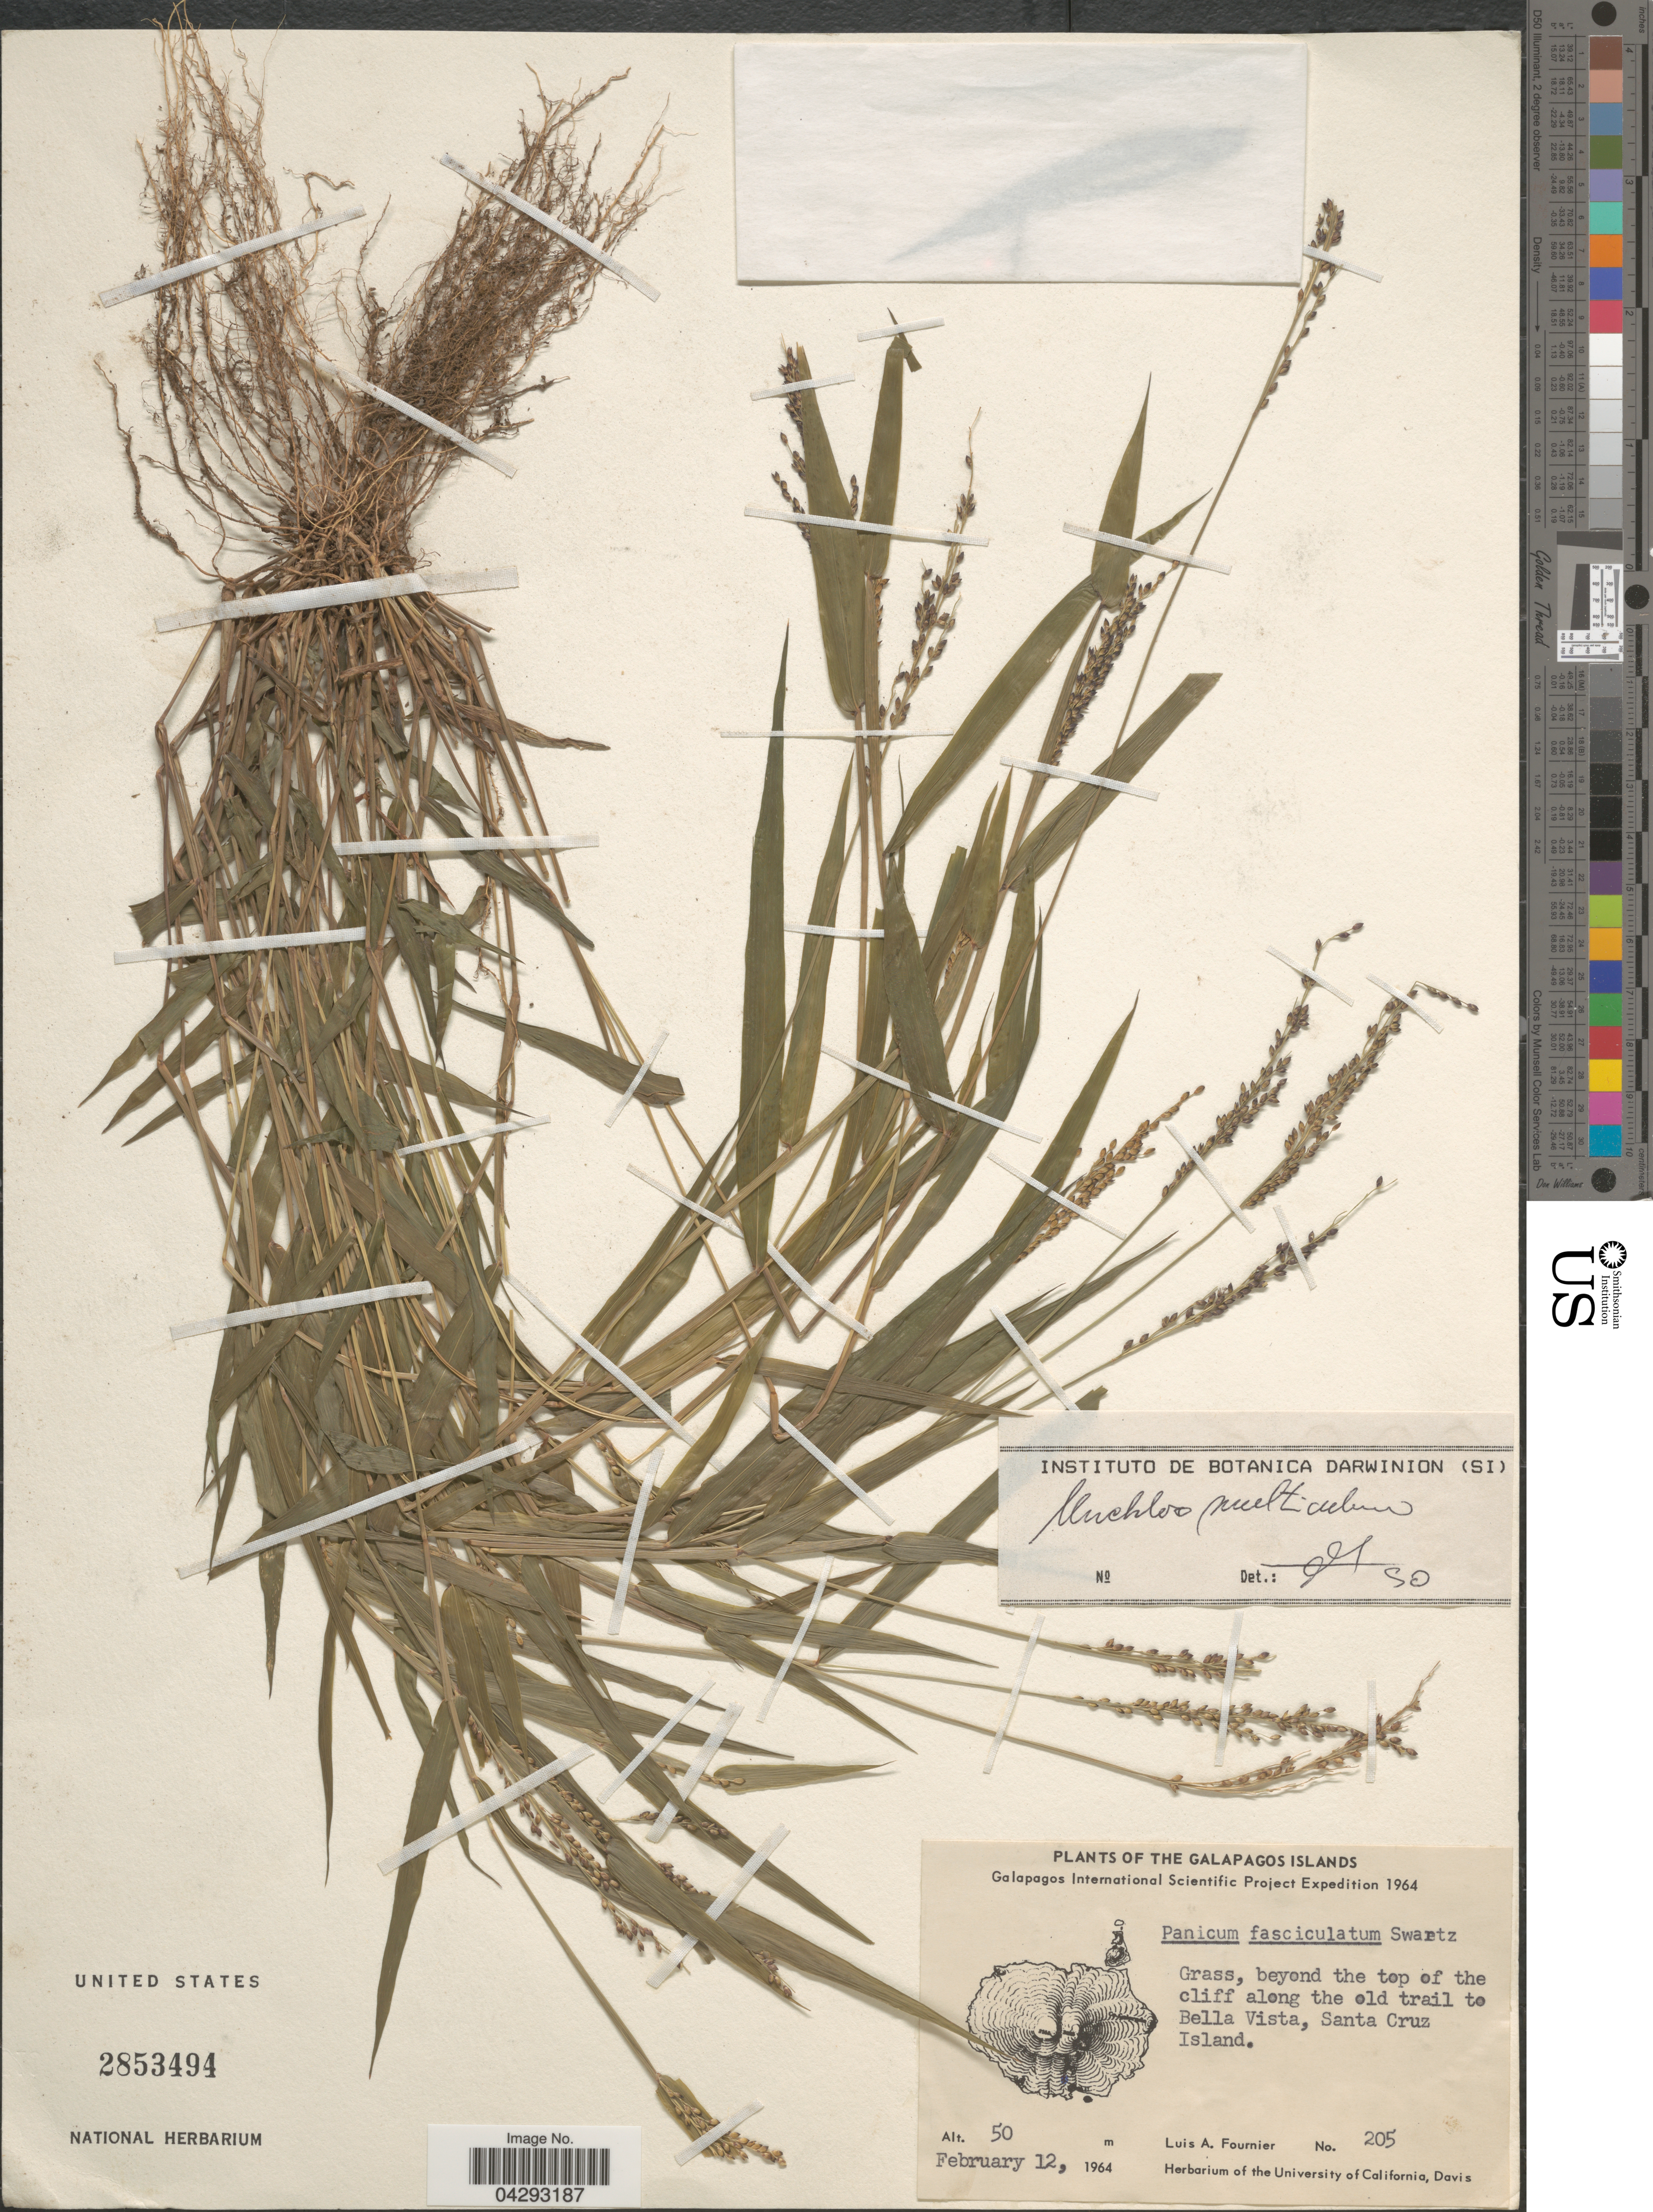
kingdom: Plantae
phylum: Tracheophyta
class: Liliopsida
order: Poales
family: Poaceae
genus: Urochloa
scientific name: Urochloa multiculma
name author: (Andersson) Morrone & Zuloaga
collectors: L. A. Fournier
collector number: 205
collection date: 1964-02-12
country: Ecuador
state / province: Colón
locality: Galapagos Islands. Galapagos International Scientific Project Expedition 1964. Grass, beyond the top of the cliff along the old trail to Bella Vista, Santa Cruz Island.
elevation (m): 50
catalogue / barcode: US 2853494